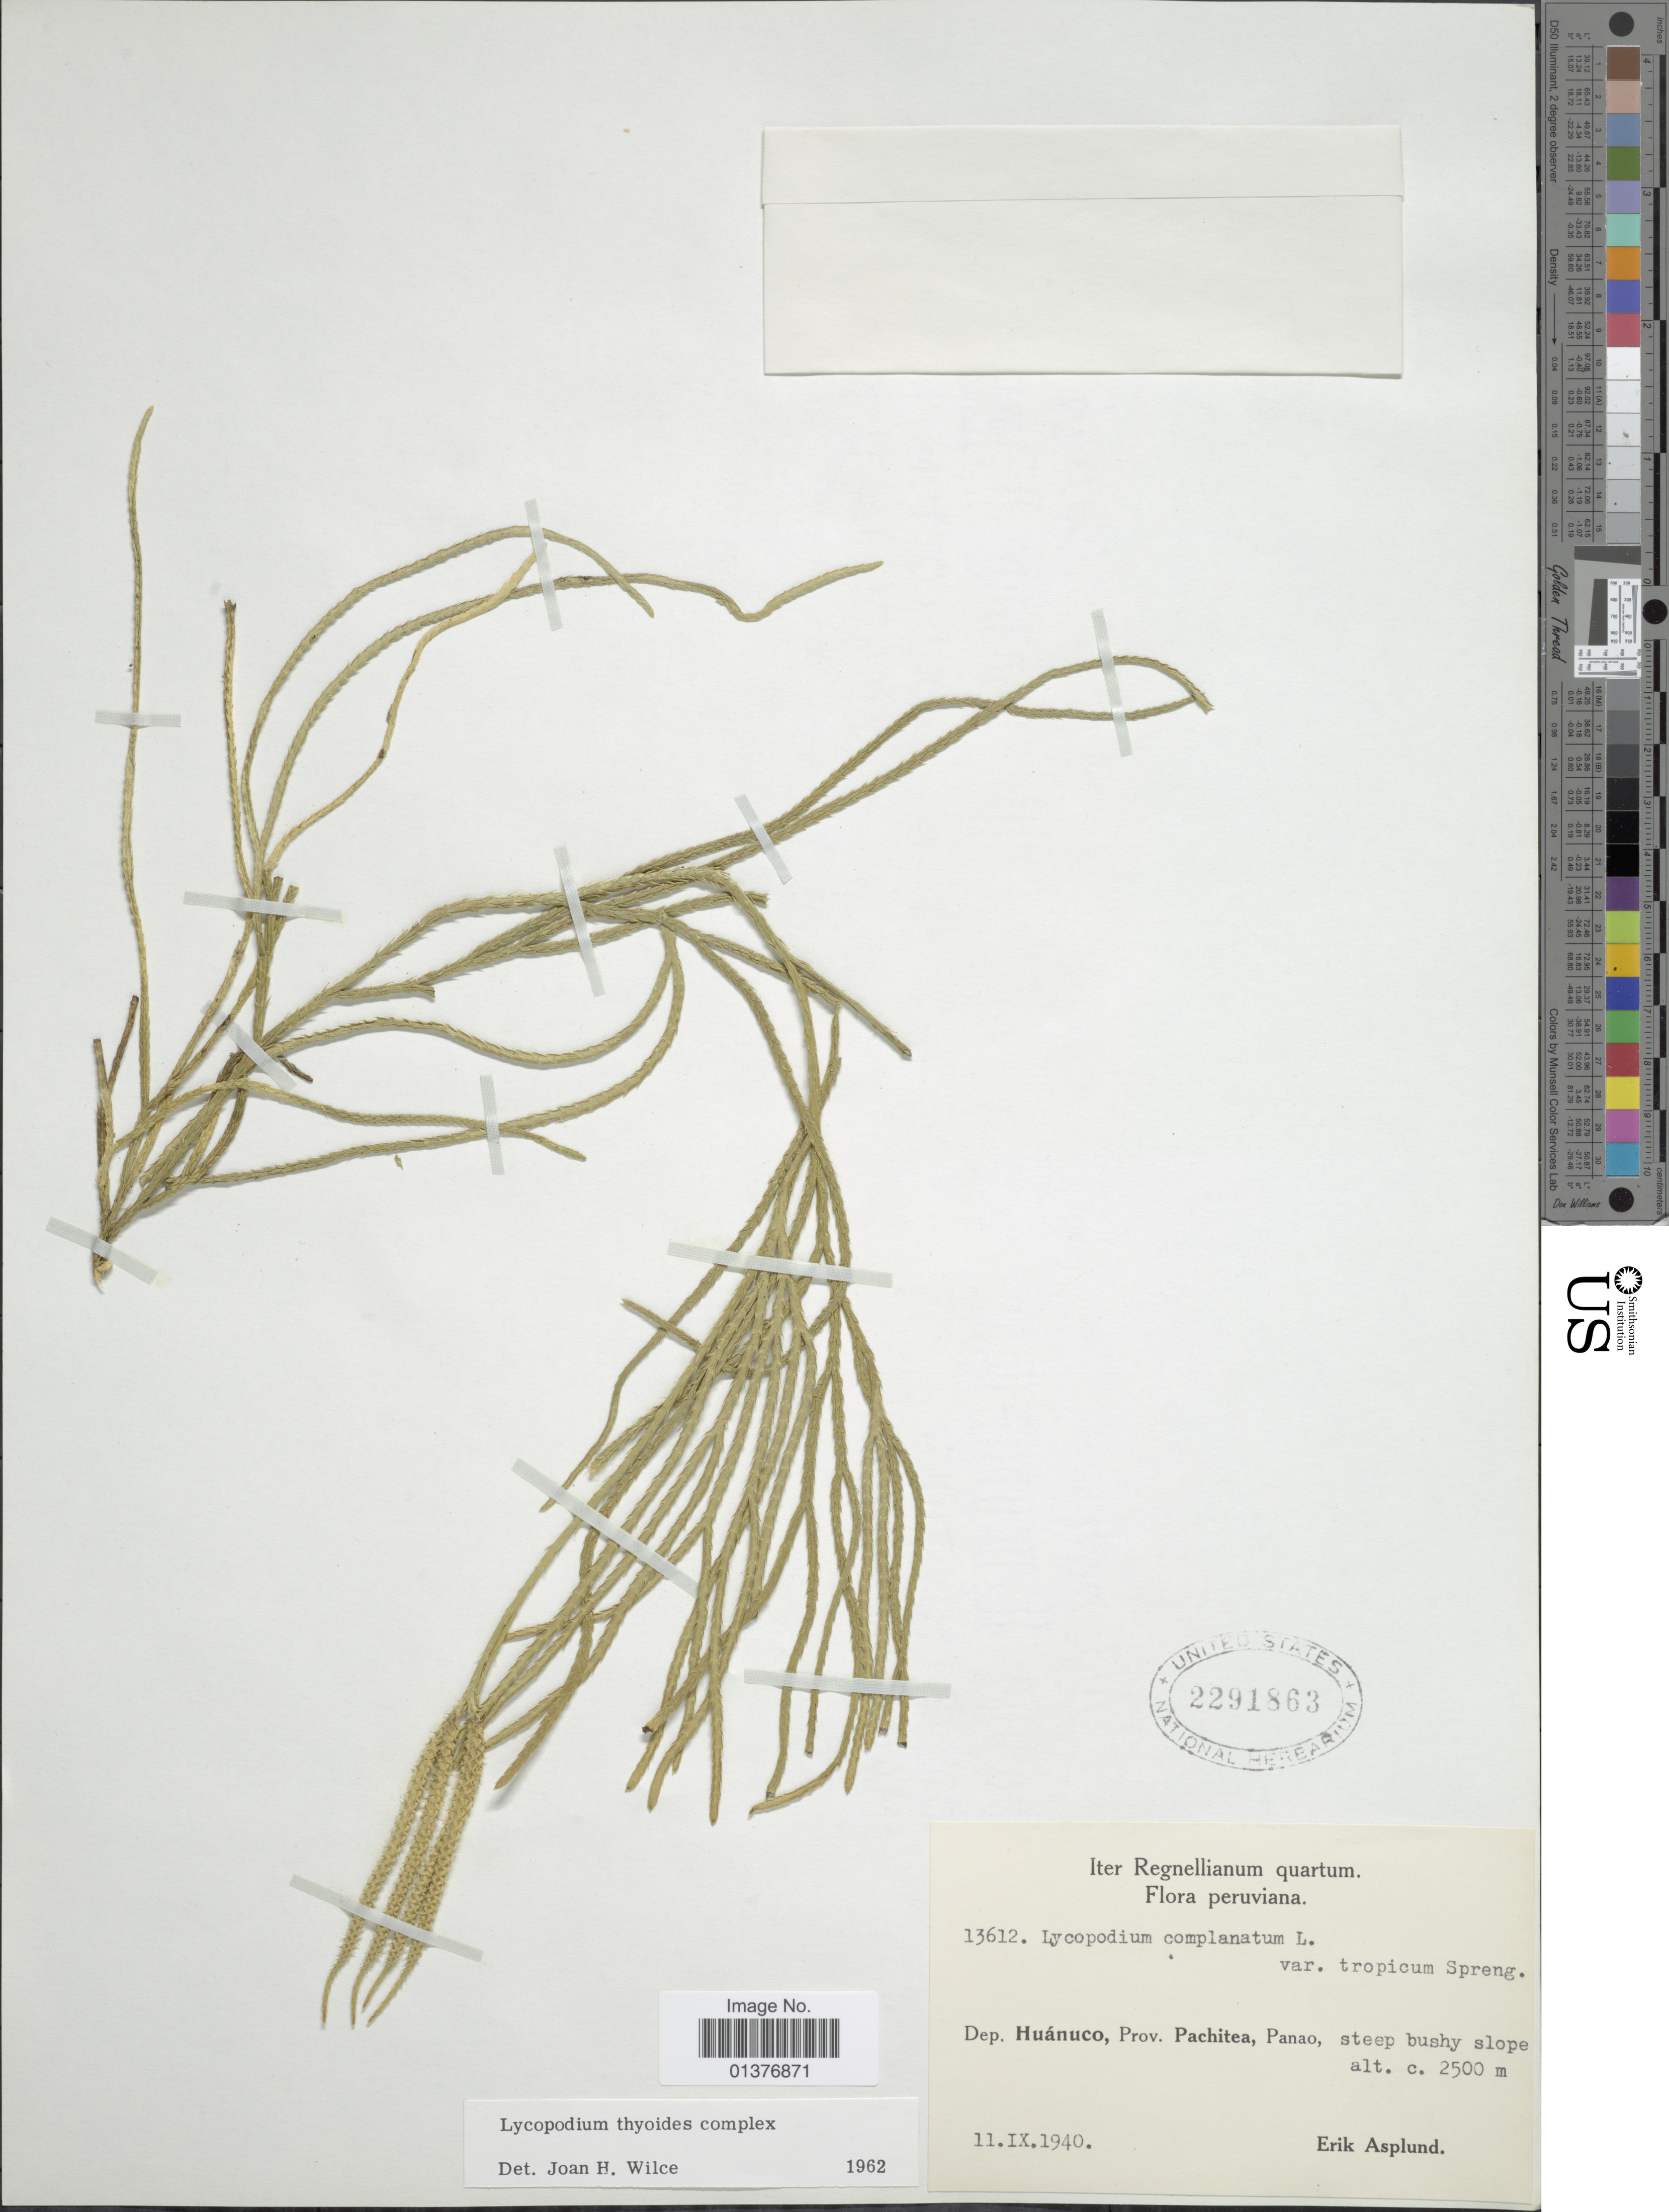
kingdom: Plantae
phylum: Tracheophyta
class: Lycopodiopsida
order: Lycopodiales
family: Lycopodiaceae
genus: Diphasiastrum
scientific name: Diphasiastrum thyoides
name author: (Humb. & Bonpl. ex Willd.) Holub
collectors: E. Asplund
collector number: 13612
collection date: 1940-09-11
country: Peru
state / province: Huánuco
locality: Prov. Pachitea, Panao, steep bushy slope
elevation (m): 2500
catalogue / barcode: US 2291863